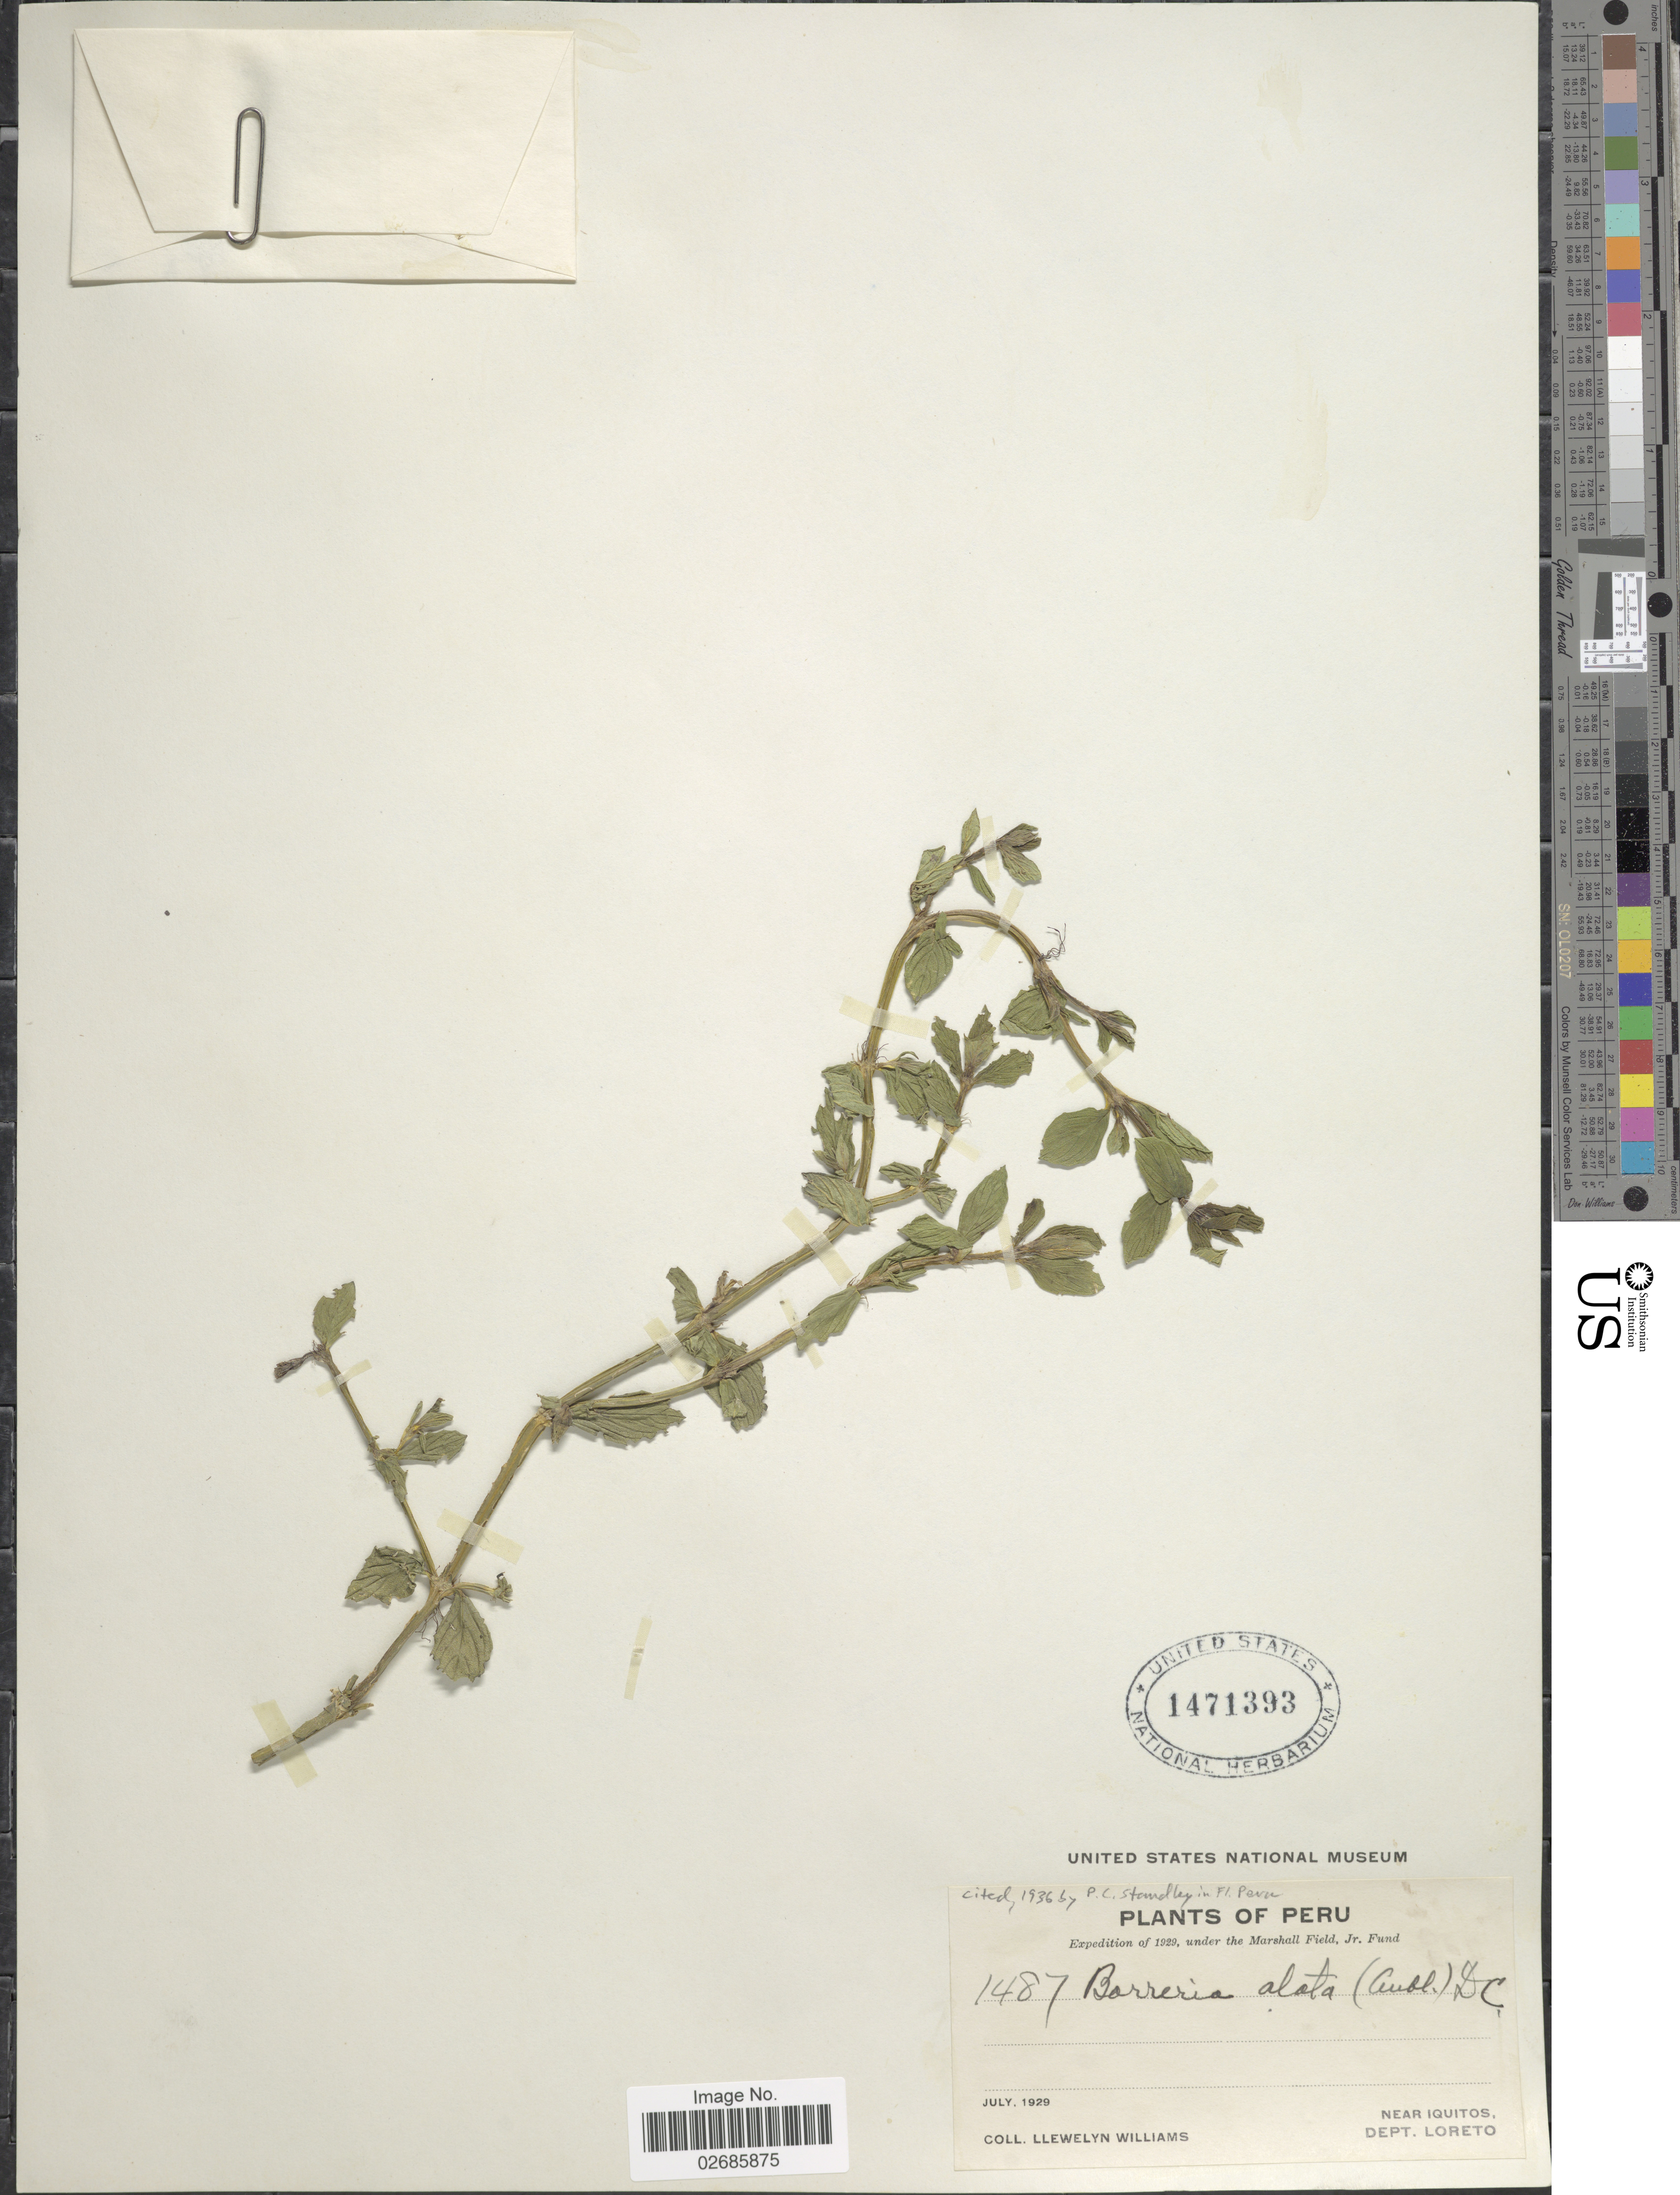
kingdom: Plantae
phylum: Tracheophyta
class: Magnoliopsida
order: Gentianales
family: Rubiaceae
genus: Borreria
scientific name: Borreria alata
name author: DC.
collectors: Ll. Williams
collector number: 1487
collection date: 1929-07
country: Peru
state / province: Loreto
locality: Near Iquitos, Dept. Loreto.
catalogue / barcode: US 1471393